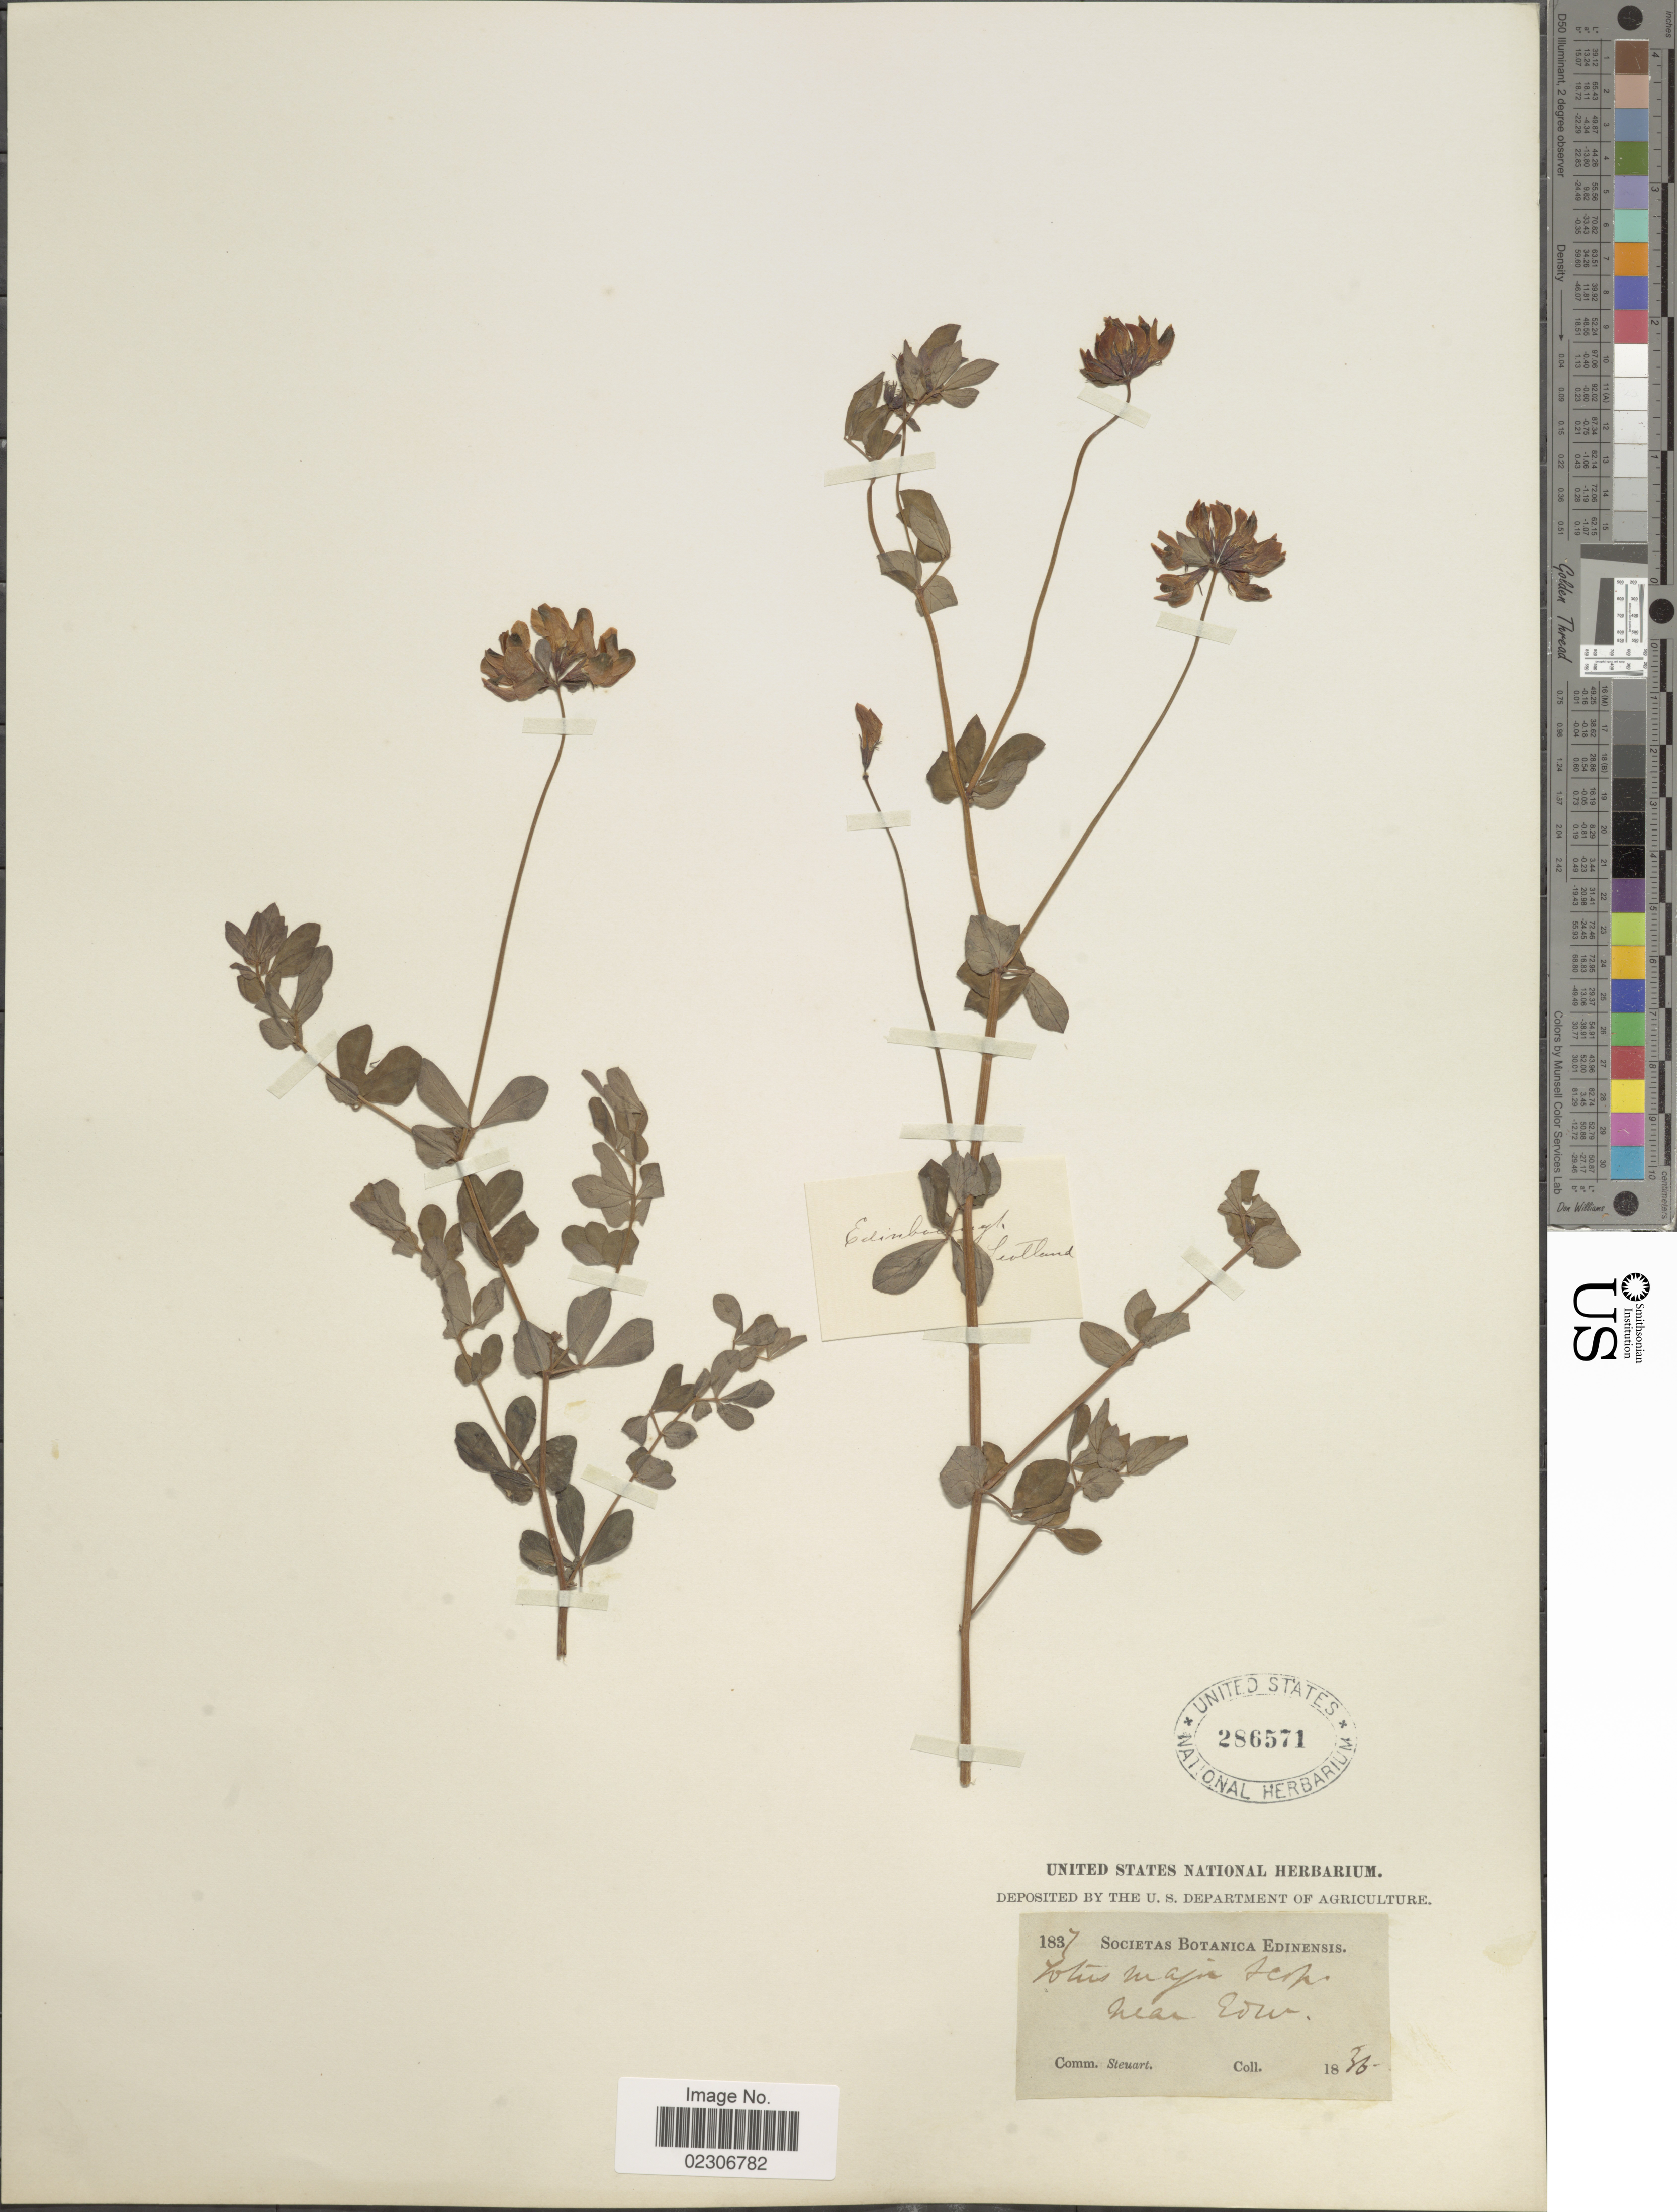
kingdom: Plantae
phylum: Tracheophyta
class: Magnoliopsida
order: Fabales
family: Fabaceae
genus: Lotus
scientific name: Lotus major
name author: Sm.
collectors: Steuart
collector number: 1837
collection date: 1836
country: United Kingdom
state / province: Scotland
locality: Edw.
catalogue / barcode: US 286571